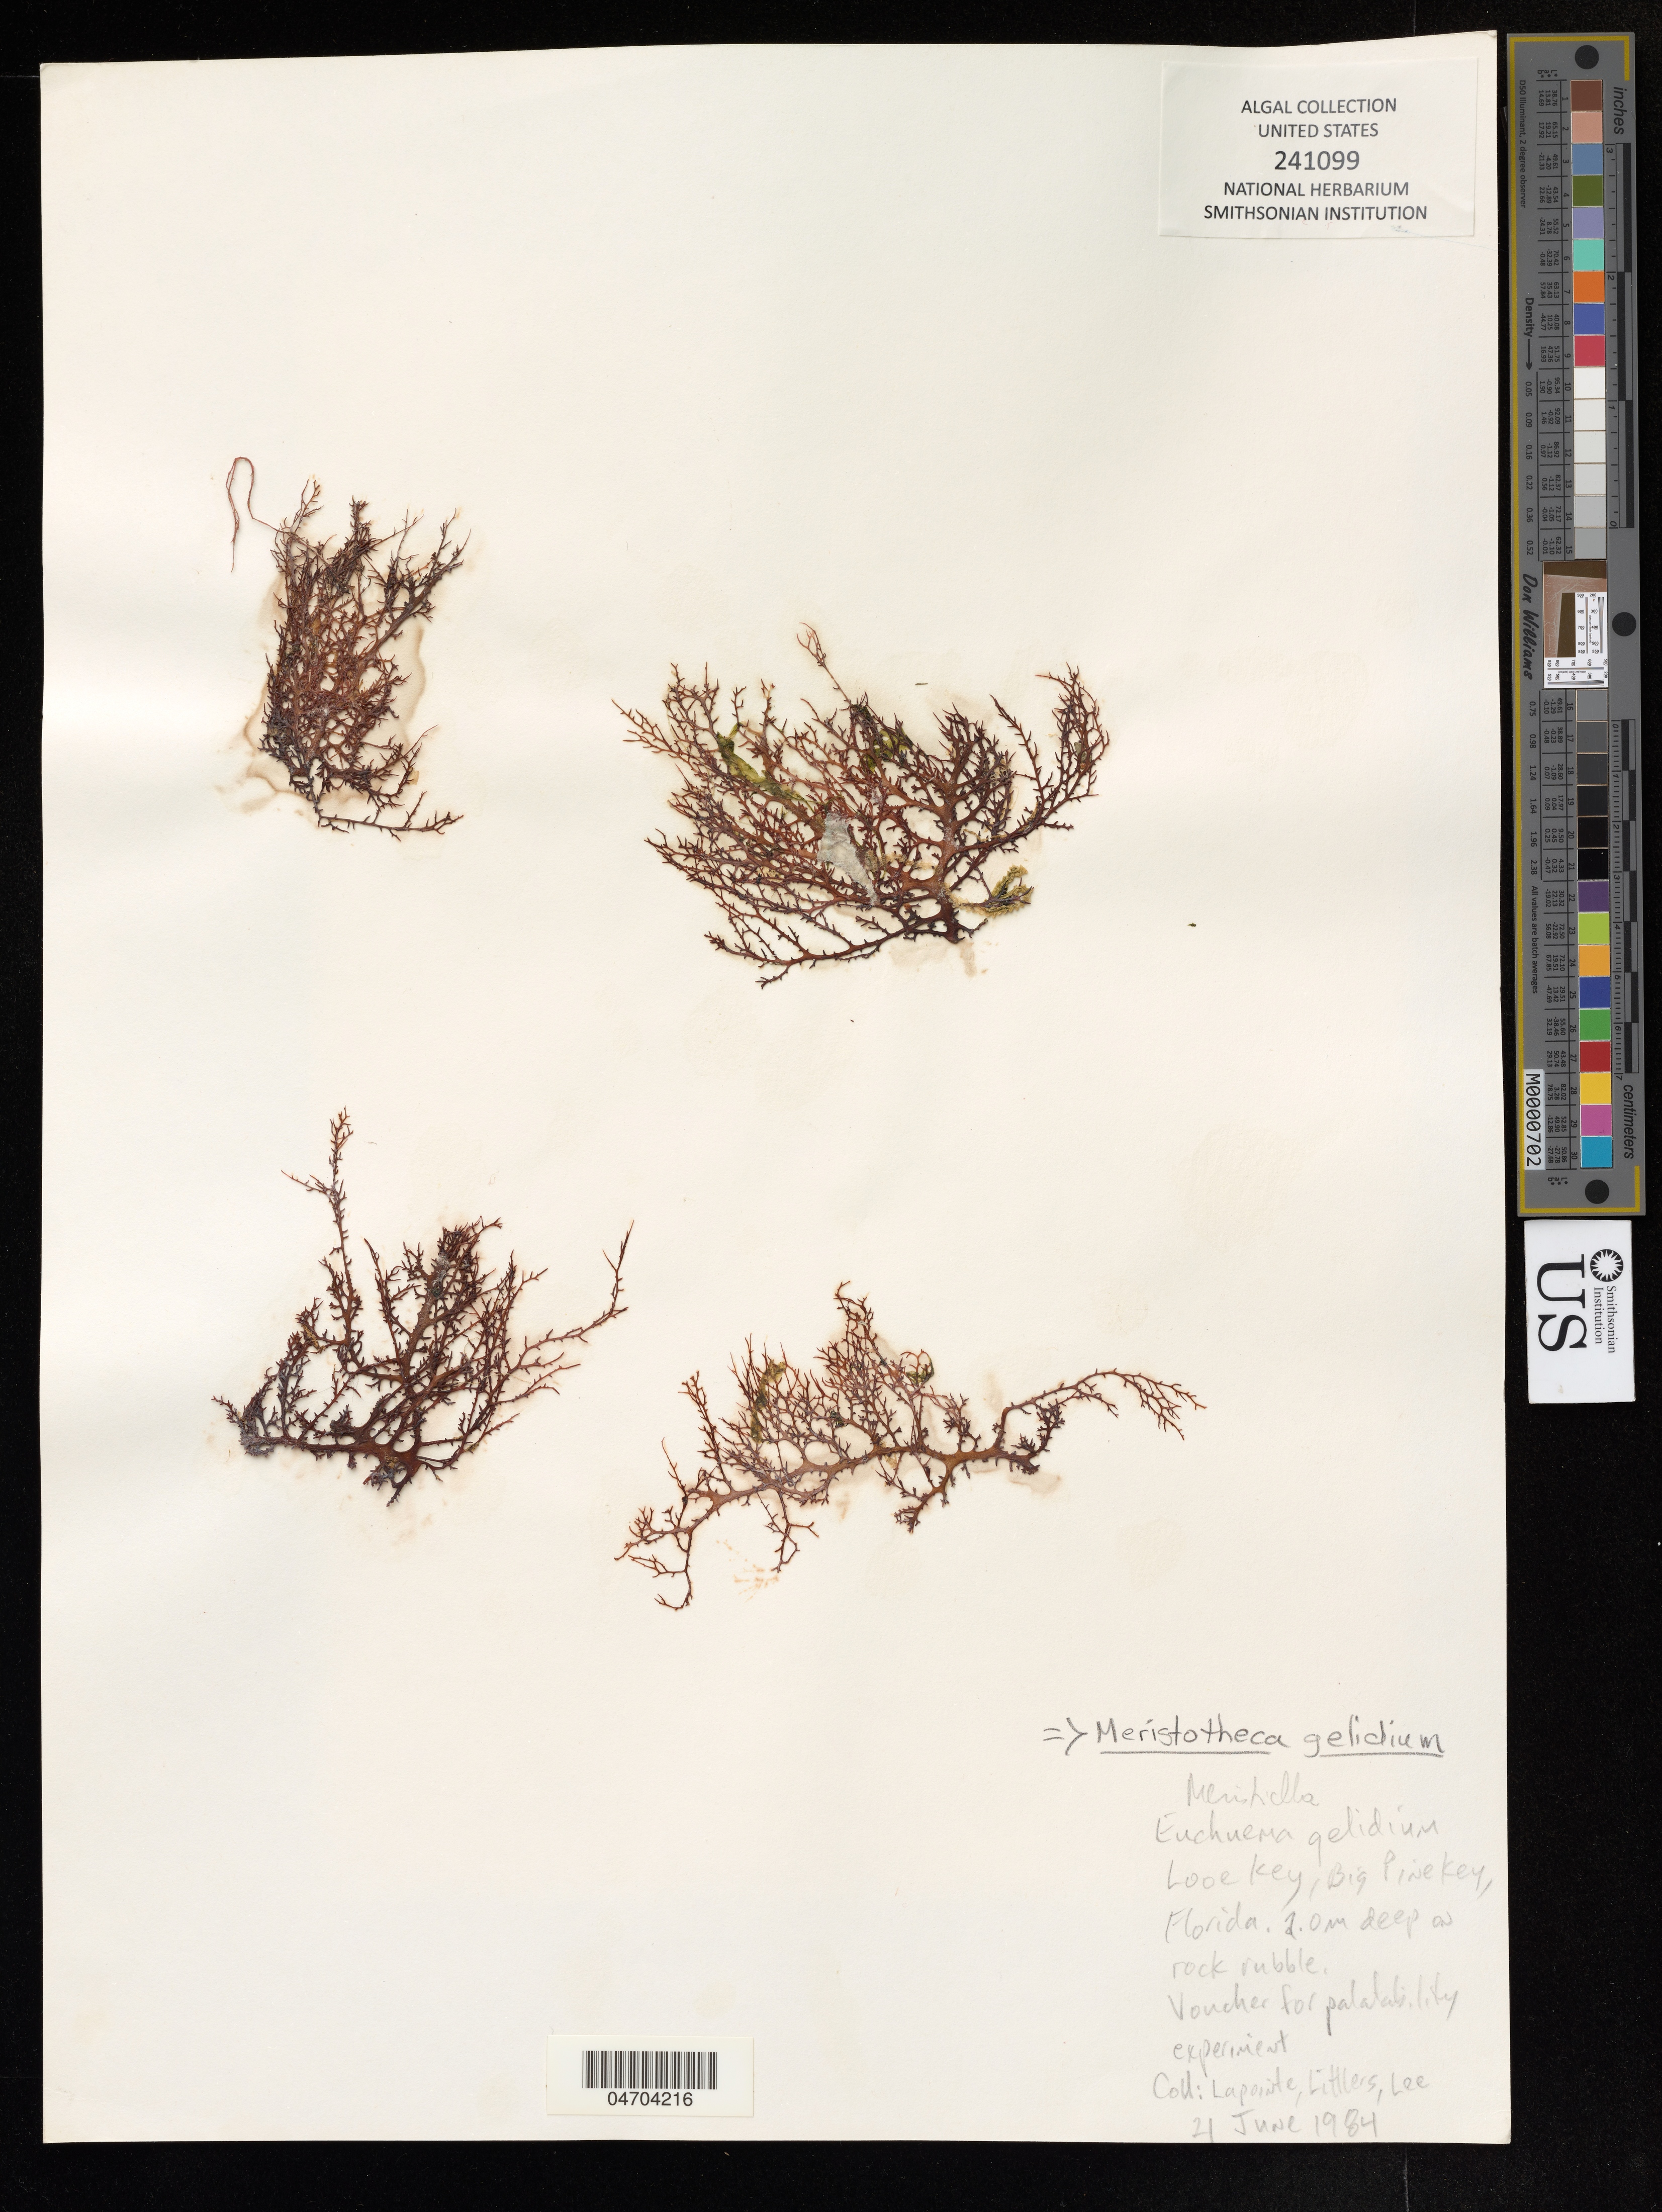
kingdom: Plantae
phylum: Rhodophyta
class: Florideophyceae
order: Gigartinales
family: Solieriaceae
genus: Meristotheca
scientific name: Meristotheca gelidium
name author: (J. Agardh) E.J. Faye & Masuda in E.J. Faye et al.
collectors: Lapointe, D.S. Littler & M.M. Littler & -. Lee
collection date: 1984-06-21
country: United States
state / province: Florida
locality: Looe key, Big Pinekey.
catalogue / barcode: US 241099